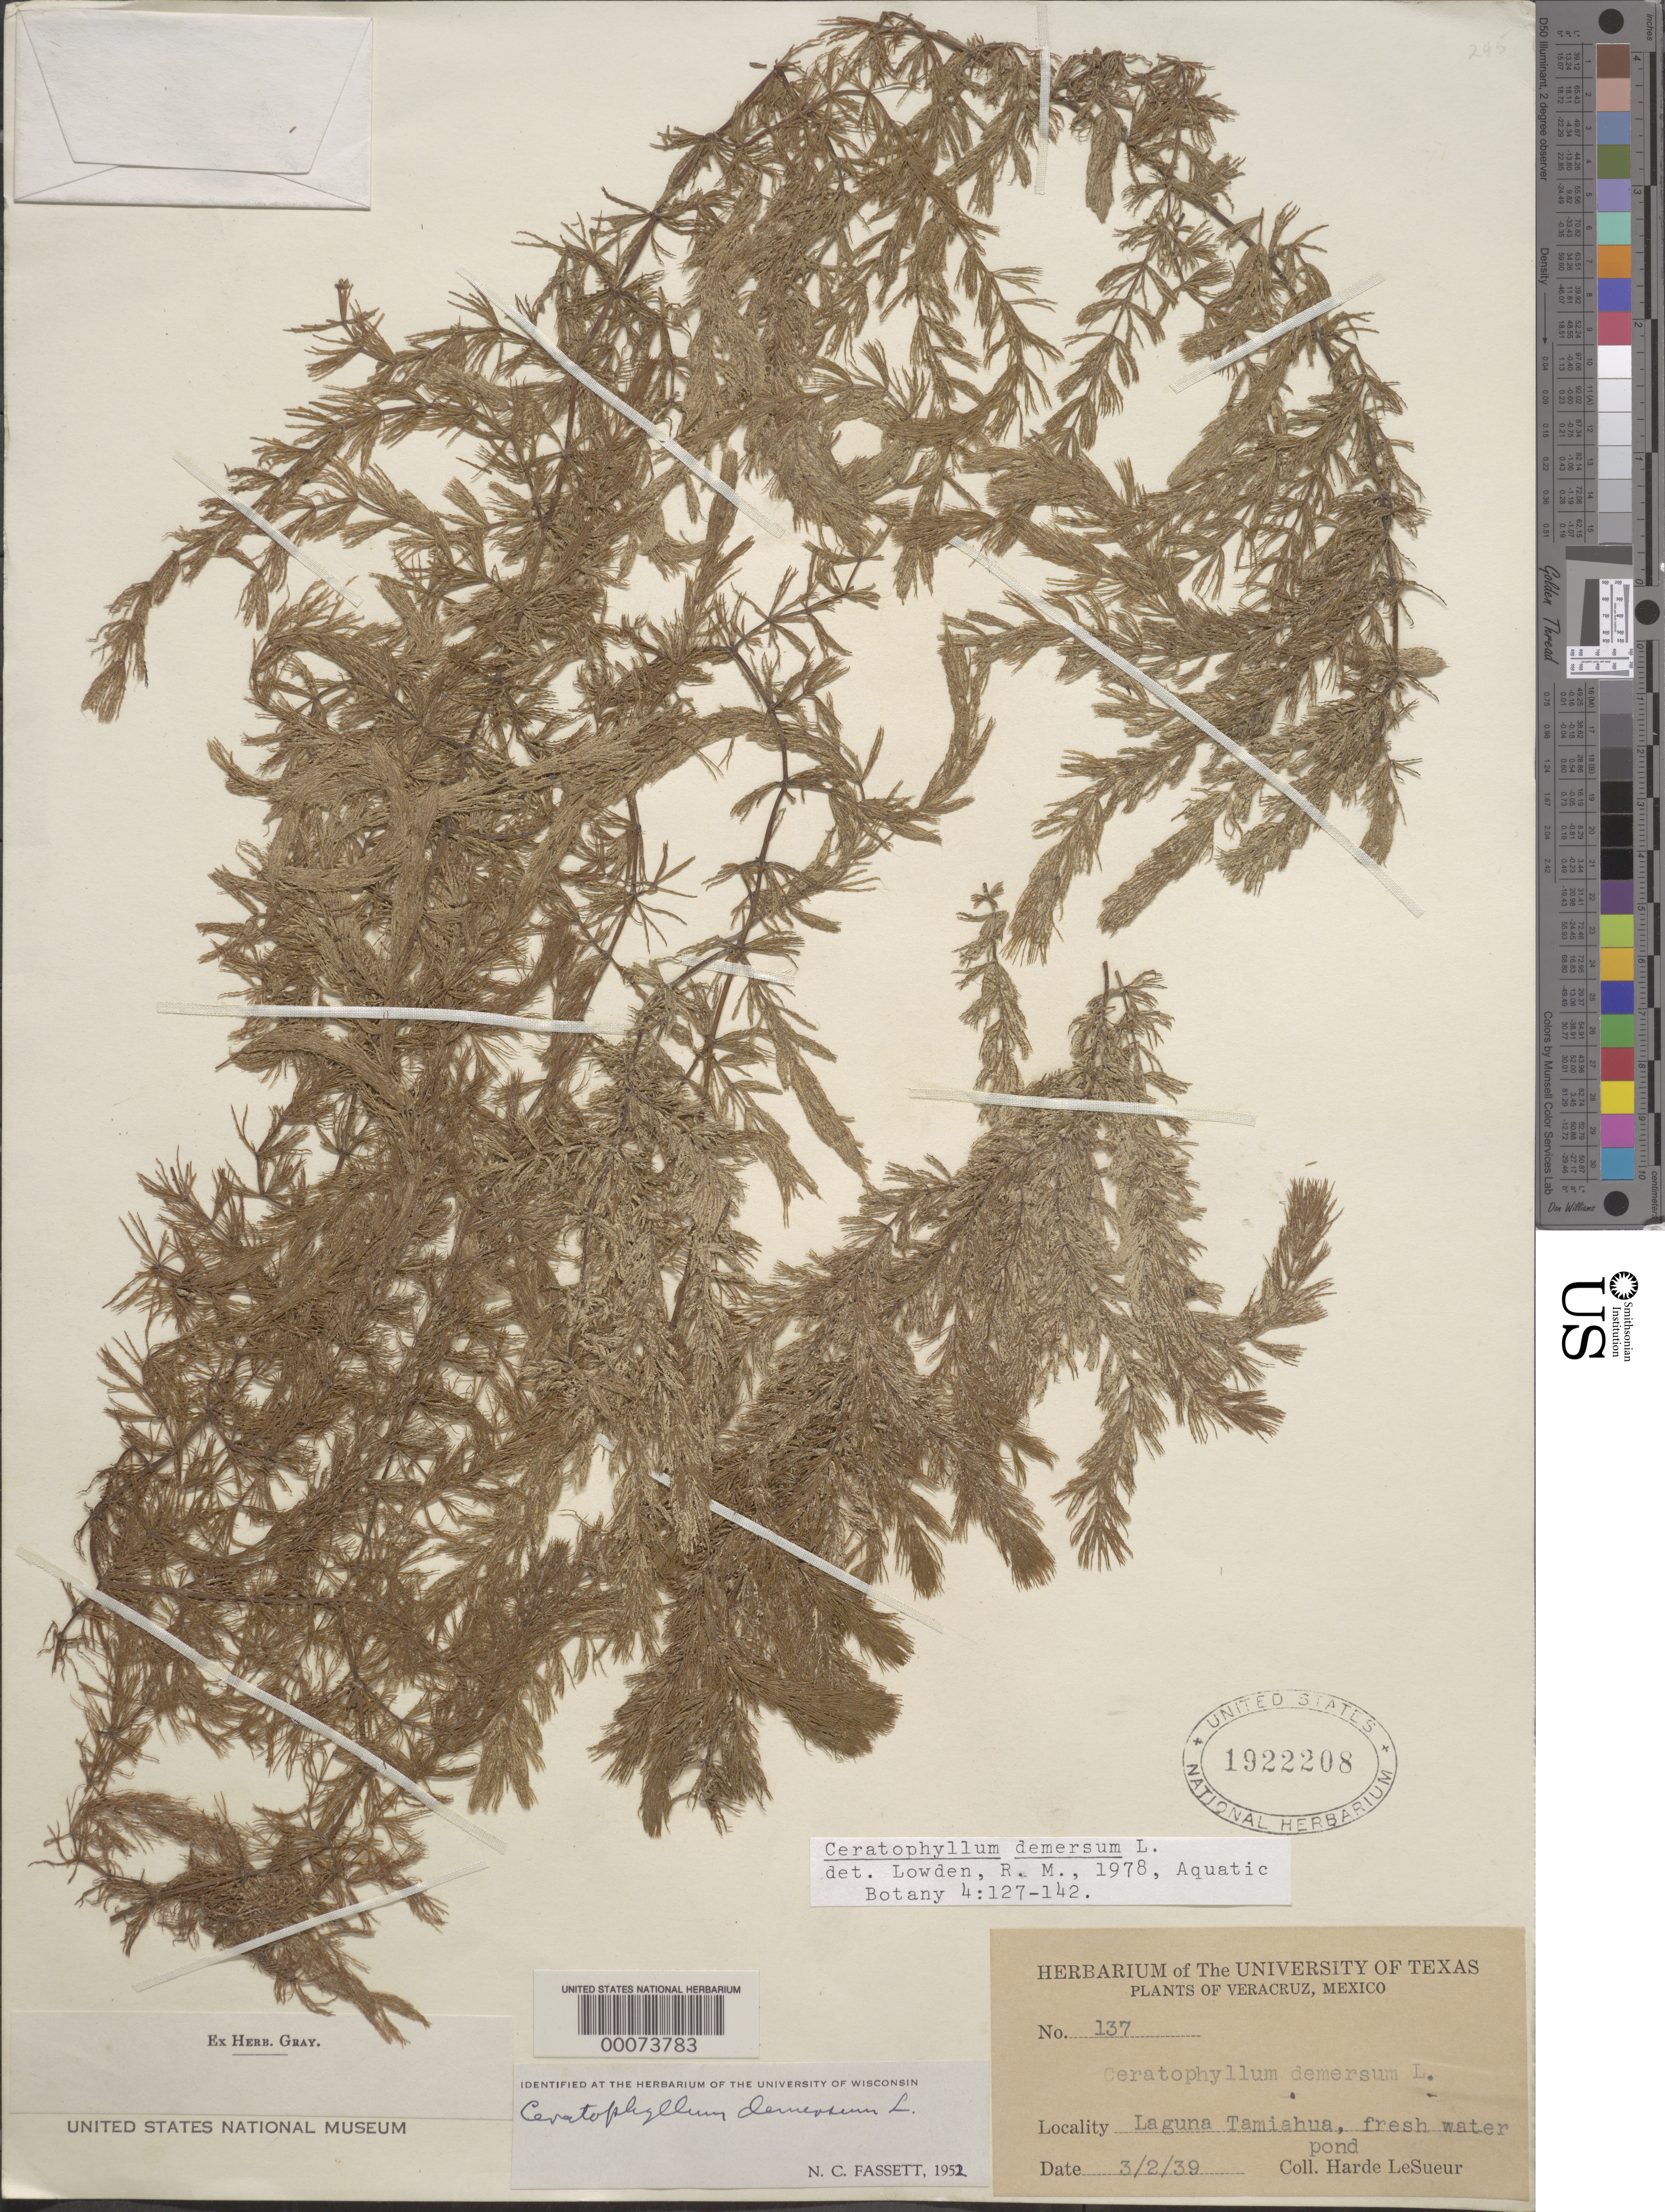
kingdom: Plantae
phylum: Tracheophyta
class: Magnoliopsida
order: Ceratophyllales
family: Ceratophyllaceae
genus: Ceratophyllum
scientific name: Ceratophyllum demersum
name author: L.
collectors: H. LeSueur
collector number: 137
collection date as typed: Transcribed d/m/y: 3/2/39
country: Mexico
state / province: Veracruz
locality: Veracruz. Laguna Tamiahua, fresh water pond.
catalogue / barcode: US 1922208